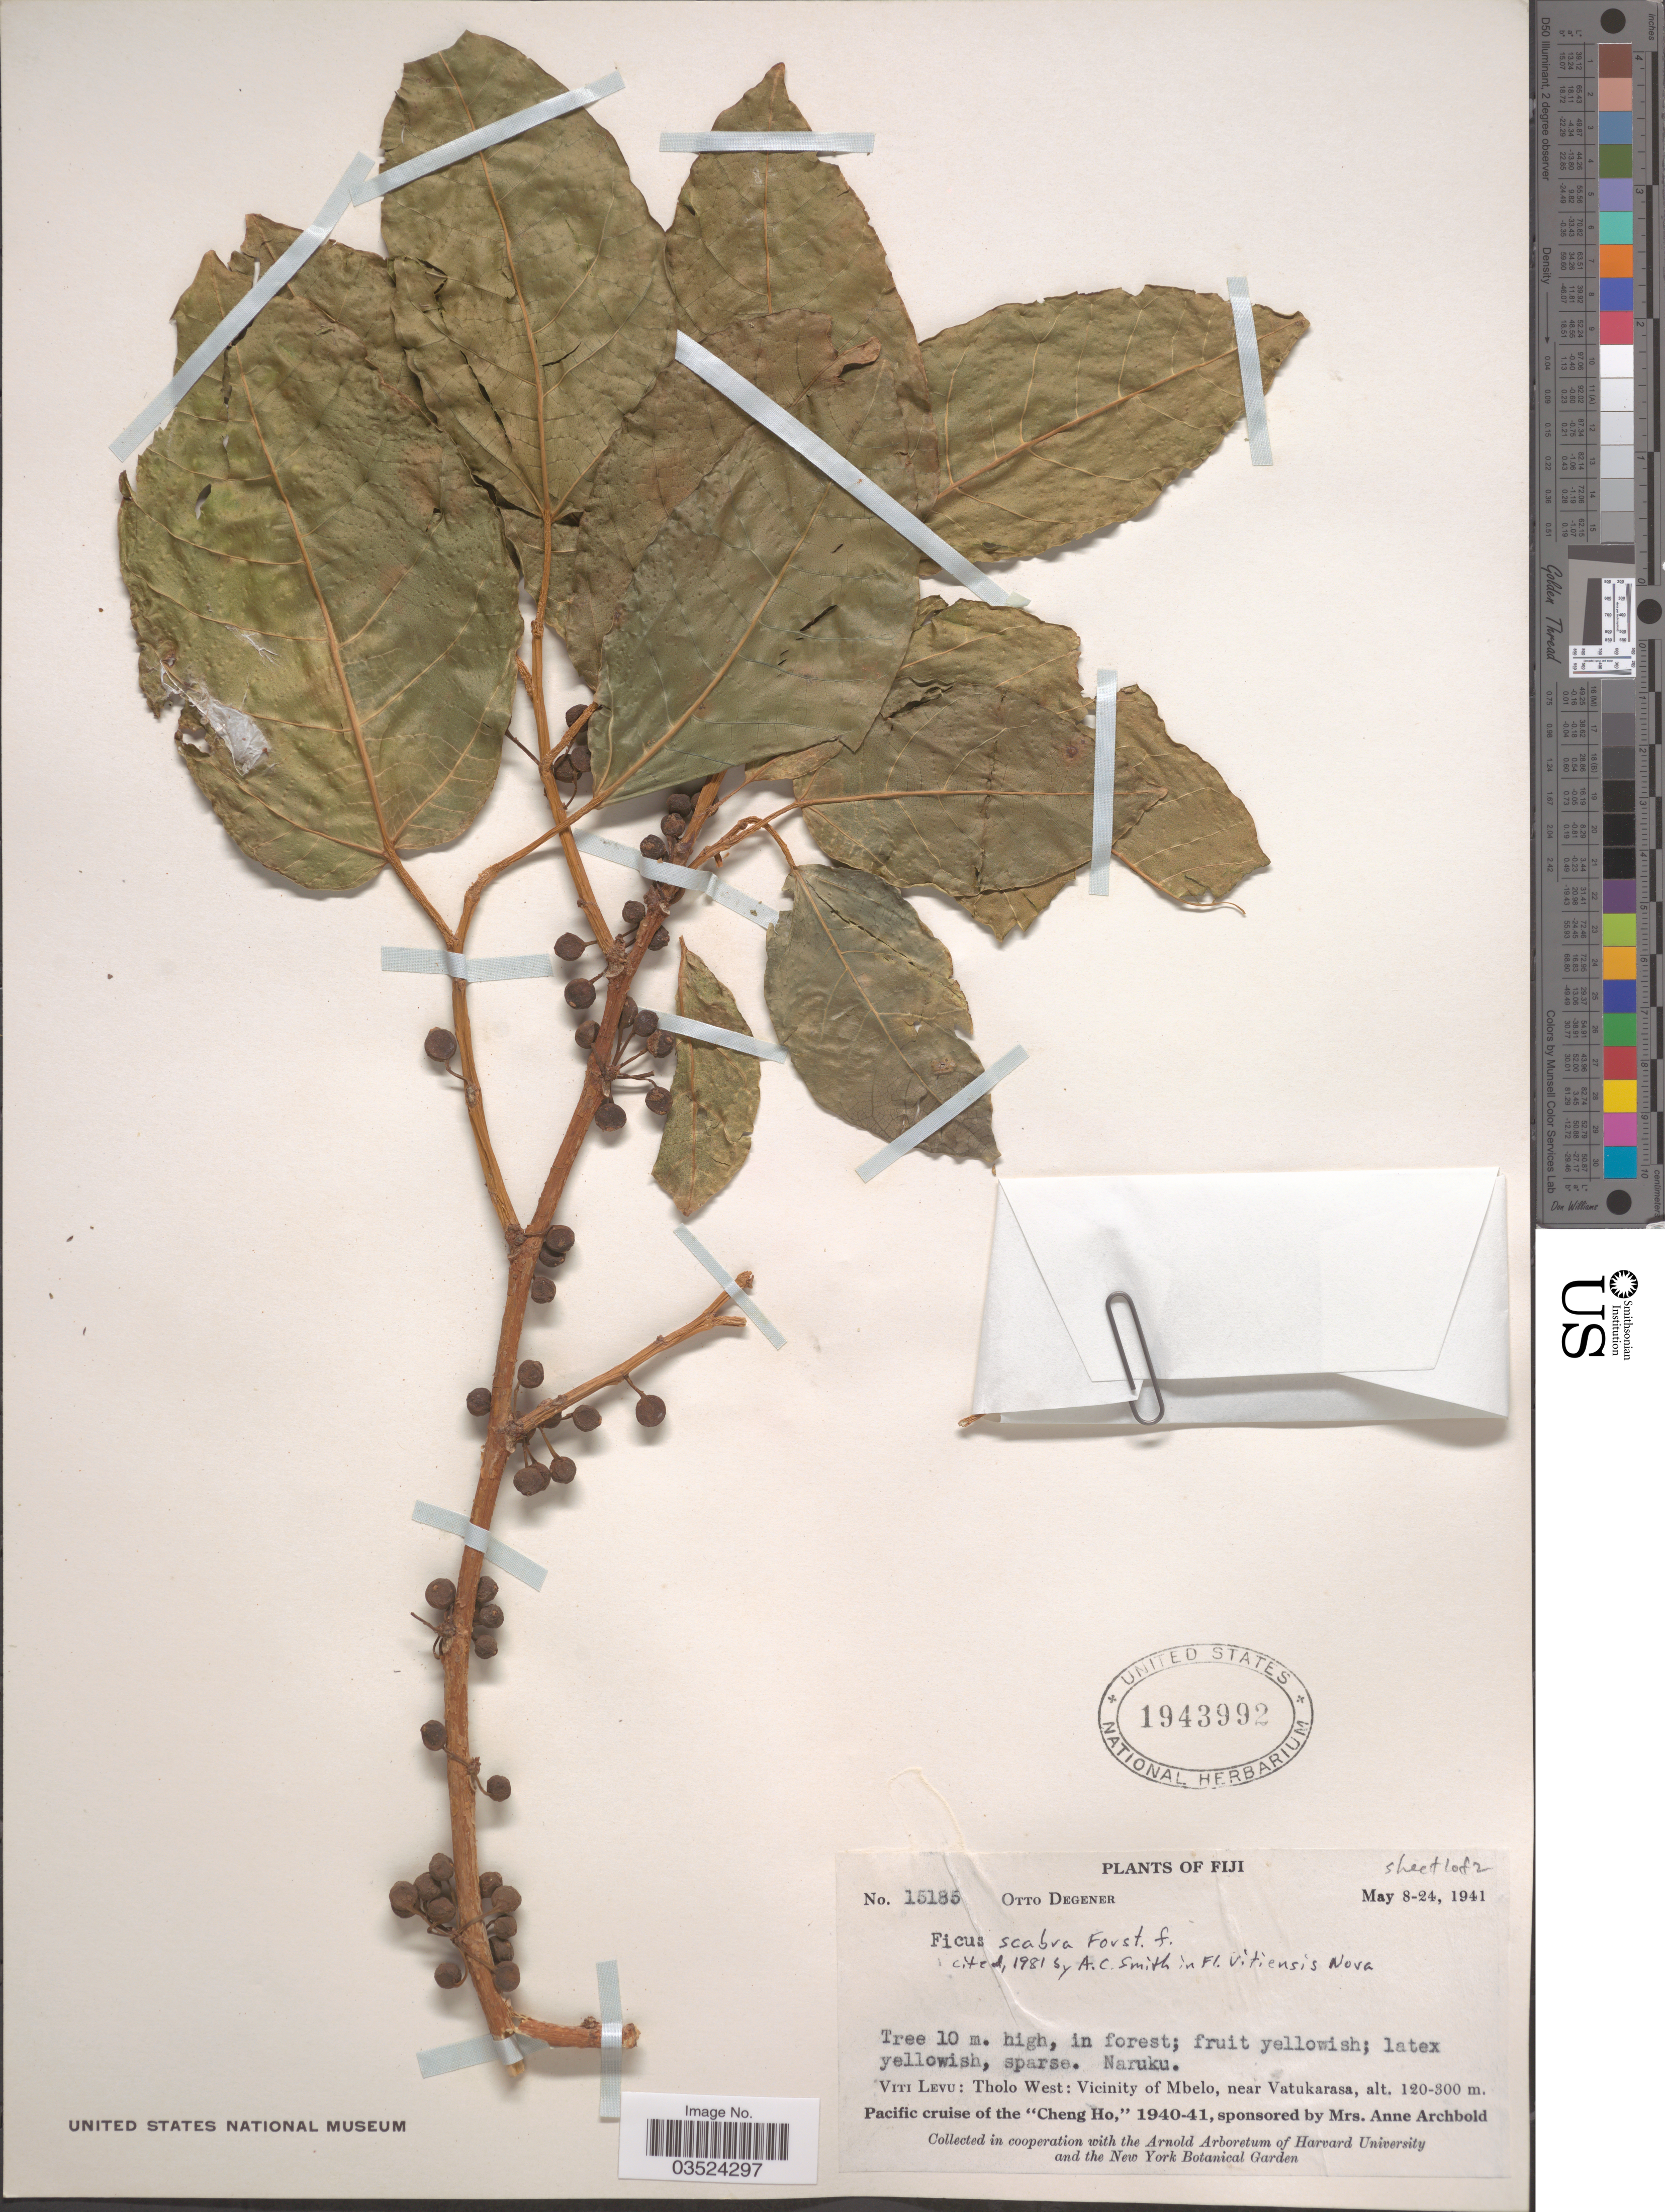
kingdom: Plantae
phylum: Tracheophyta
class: Magnoliopsida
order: Rosales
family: Moraceae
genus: Ficus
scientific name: Ficus scabra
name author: G. Forst.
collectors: O. Degener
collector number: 15185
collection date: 1941-05-08/1941-05-24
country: Fiji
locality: Viti Levu: Tholo West: Vicinity of Mbelo, near Vatukarasa.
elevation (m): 120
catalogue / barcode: US 1943992